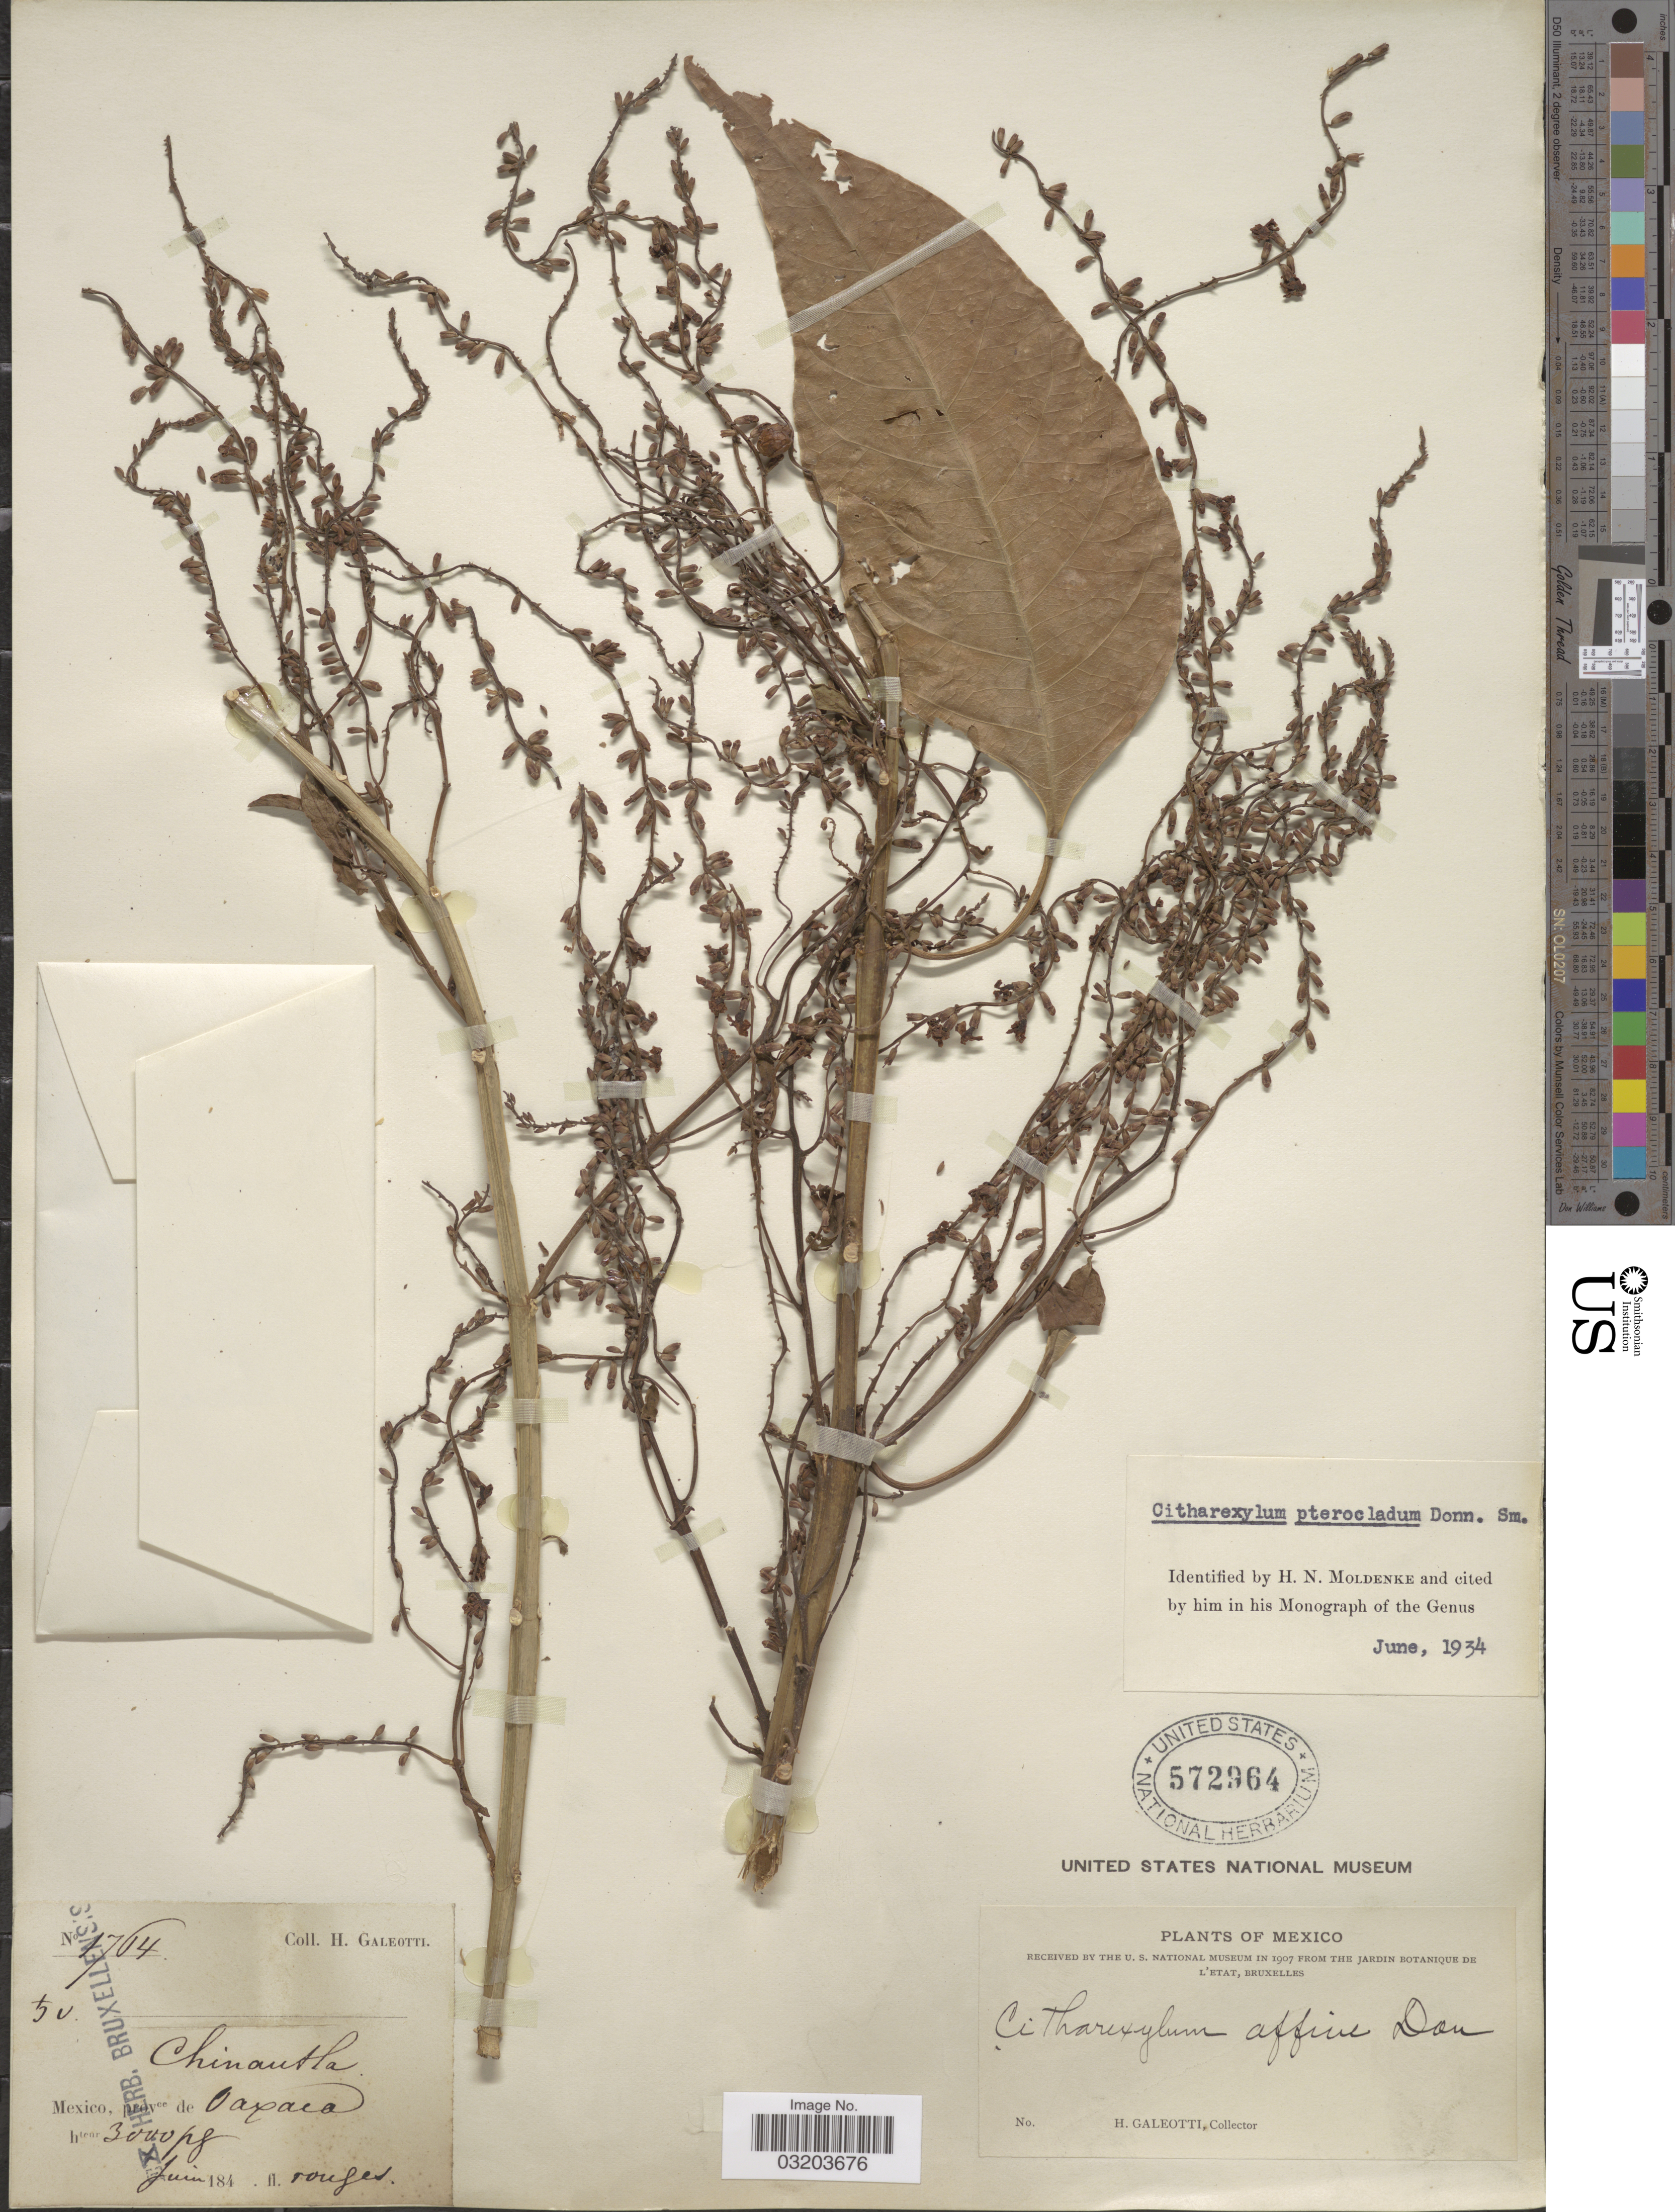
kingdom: Plantae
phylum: Tracheophyta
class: Magnoliopsida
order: Lamiales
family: Verbenaceae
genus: Citharexylum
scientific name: Citharexylum pterocladum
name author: Donn. Sm.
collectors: H. G. Galeotti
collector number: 1764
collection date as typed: juin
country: Mexico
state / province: Oaxaca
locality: Chinantla.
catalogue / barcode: US 572964